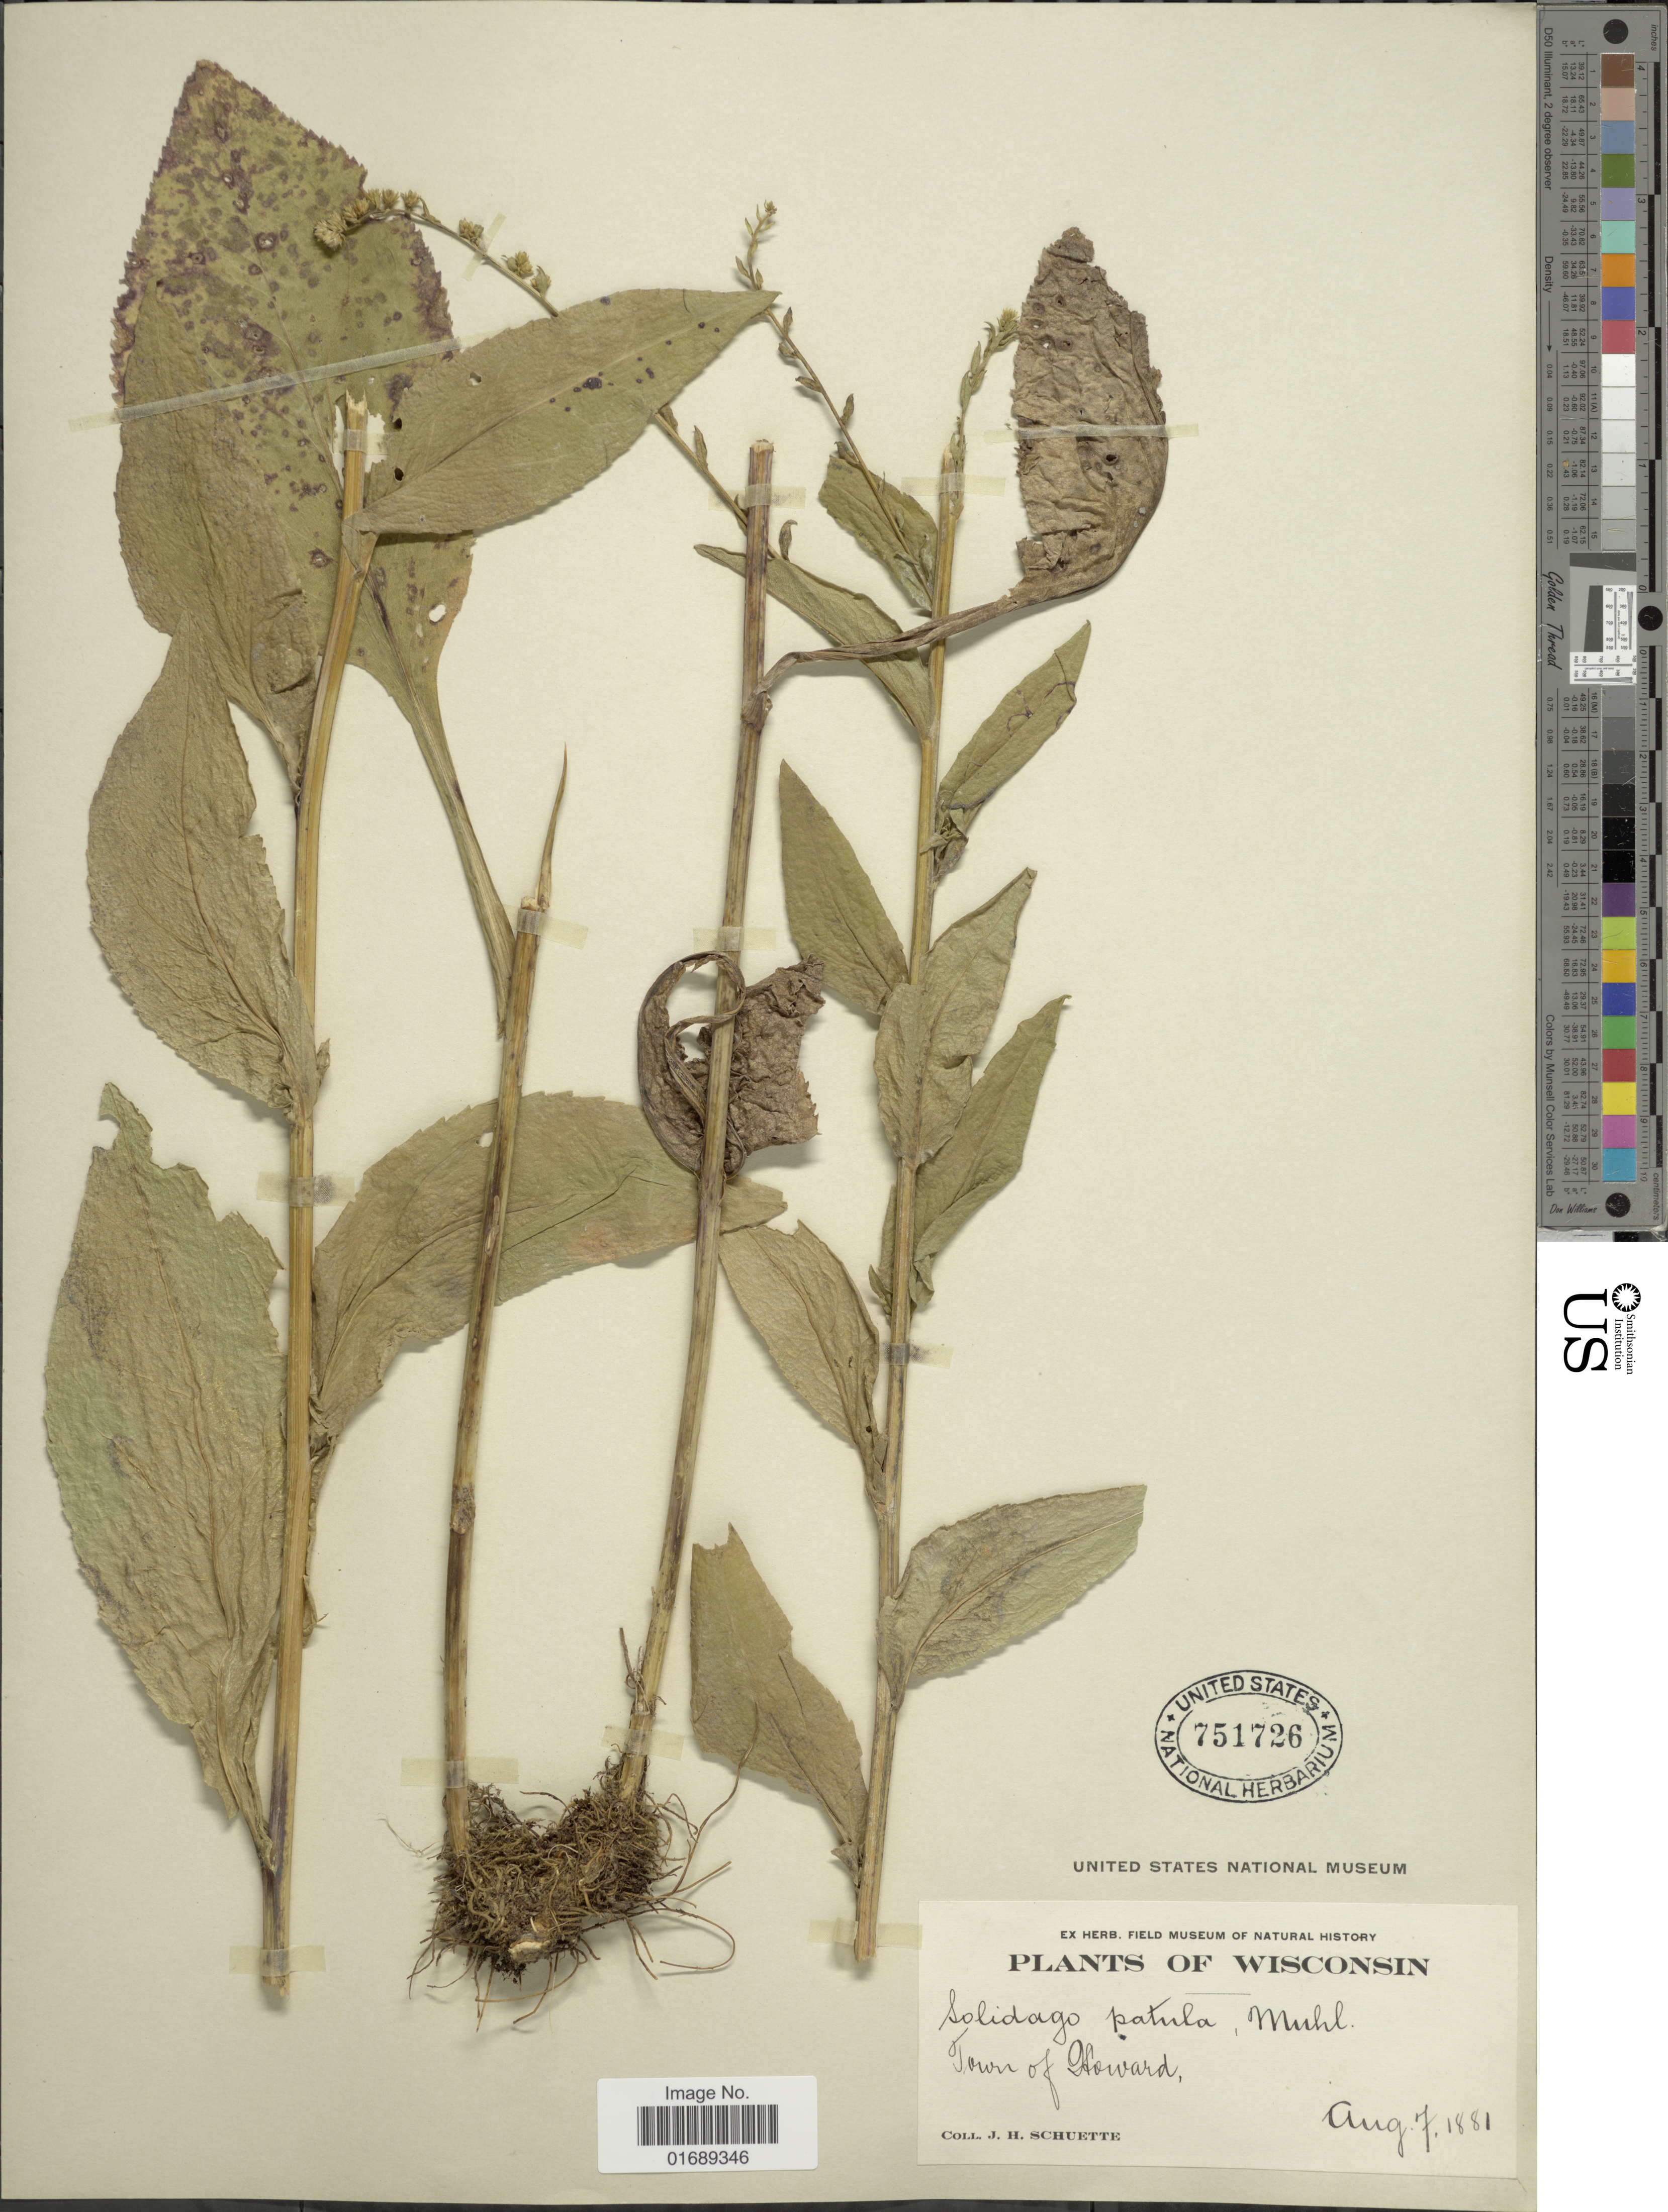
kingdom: Plantae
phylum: Tracheophyta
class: Magnoliopsida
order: Asterales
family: Asteraceae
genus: Solidago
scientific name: Solidago patula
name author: Muhl. ex Willd.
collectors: J. H. Schuette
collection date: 1881-08-07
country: United States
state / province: Wisconsin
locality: Town of Howard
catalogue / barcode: US 751726